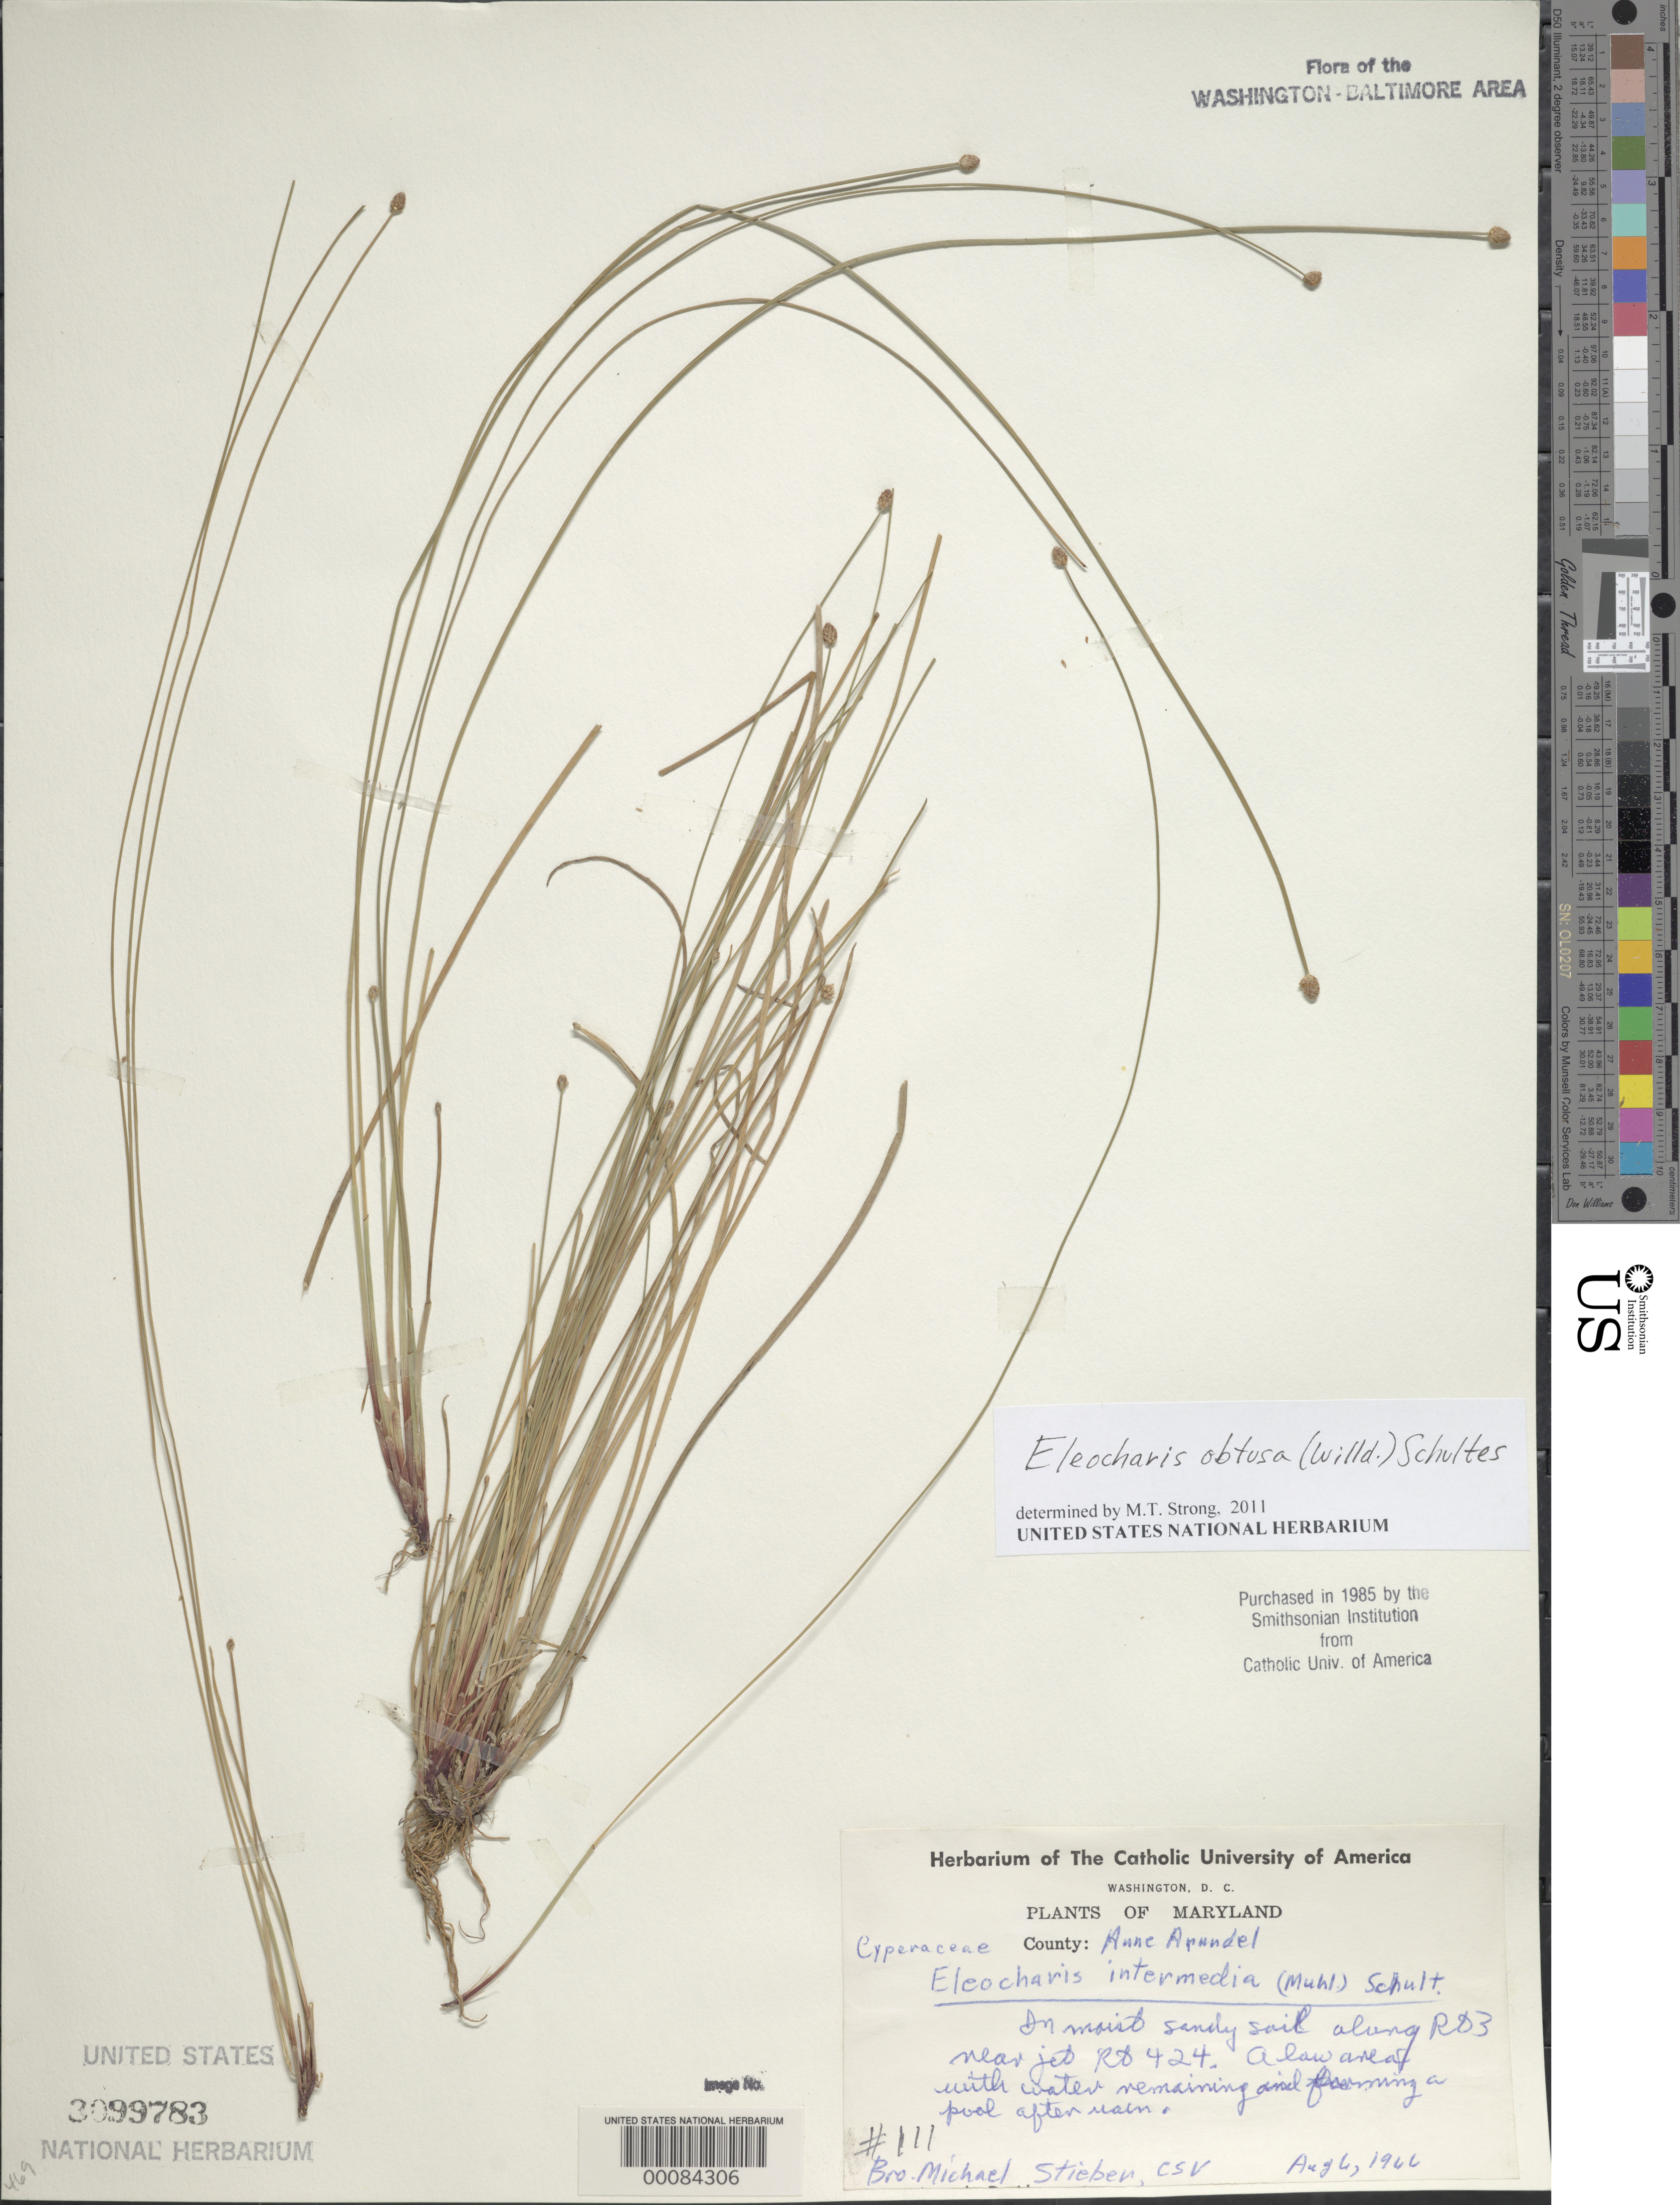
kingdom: Plantae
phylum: Tracheophyta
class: Liliopsida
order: Poales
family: Cyperaceae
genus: Eleocharis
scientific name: Eleocharis obtusa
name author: (Willd.) Schult.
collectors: Bro. M. Stieber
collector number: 111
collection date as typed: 06 Aug 1966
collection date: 1966-08-06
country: United States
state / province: Maryland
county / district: Anne Arundel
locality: Along Rt. 3 near junction with Rt. 424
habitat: Moist sandy soil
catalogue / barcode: US 3099783